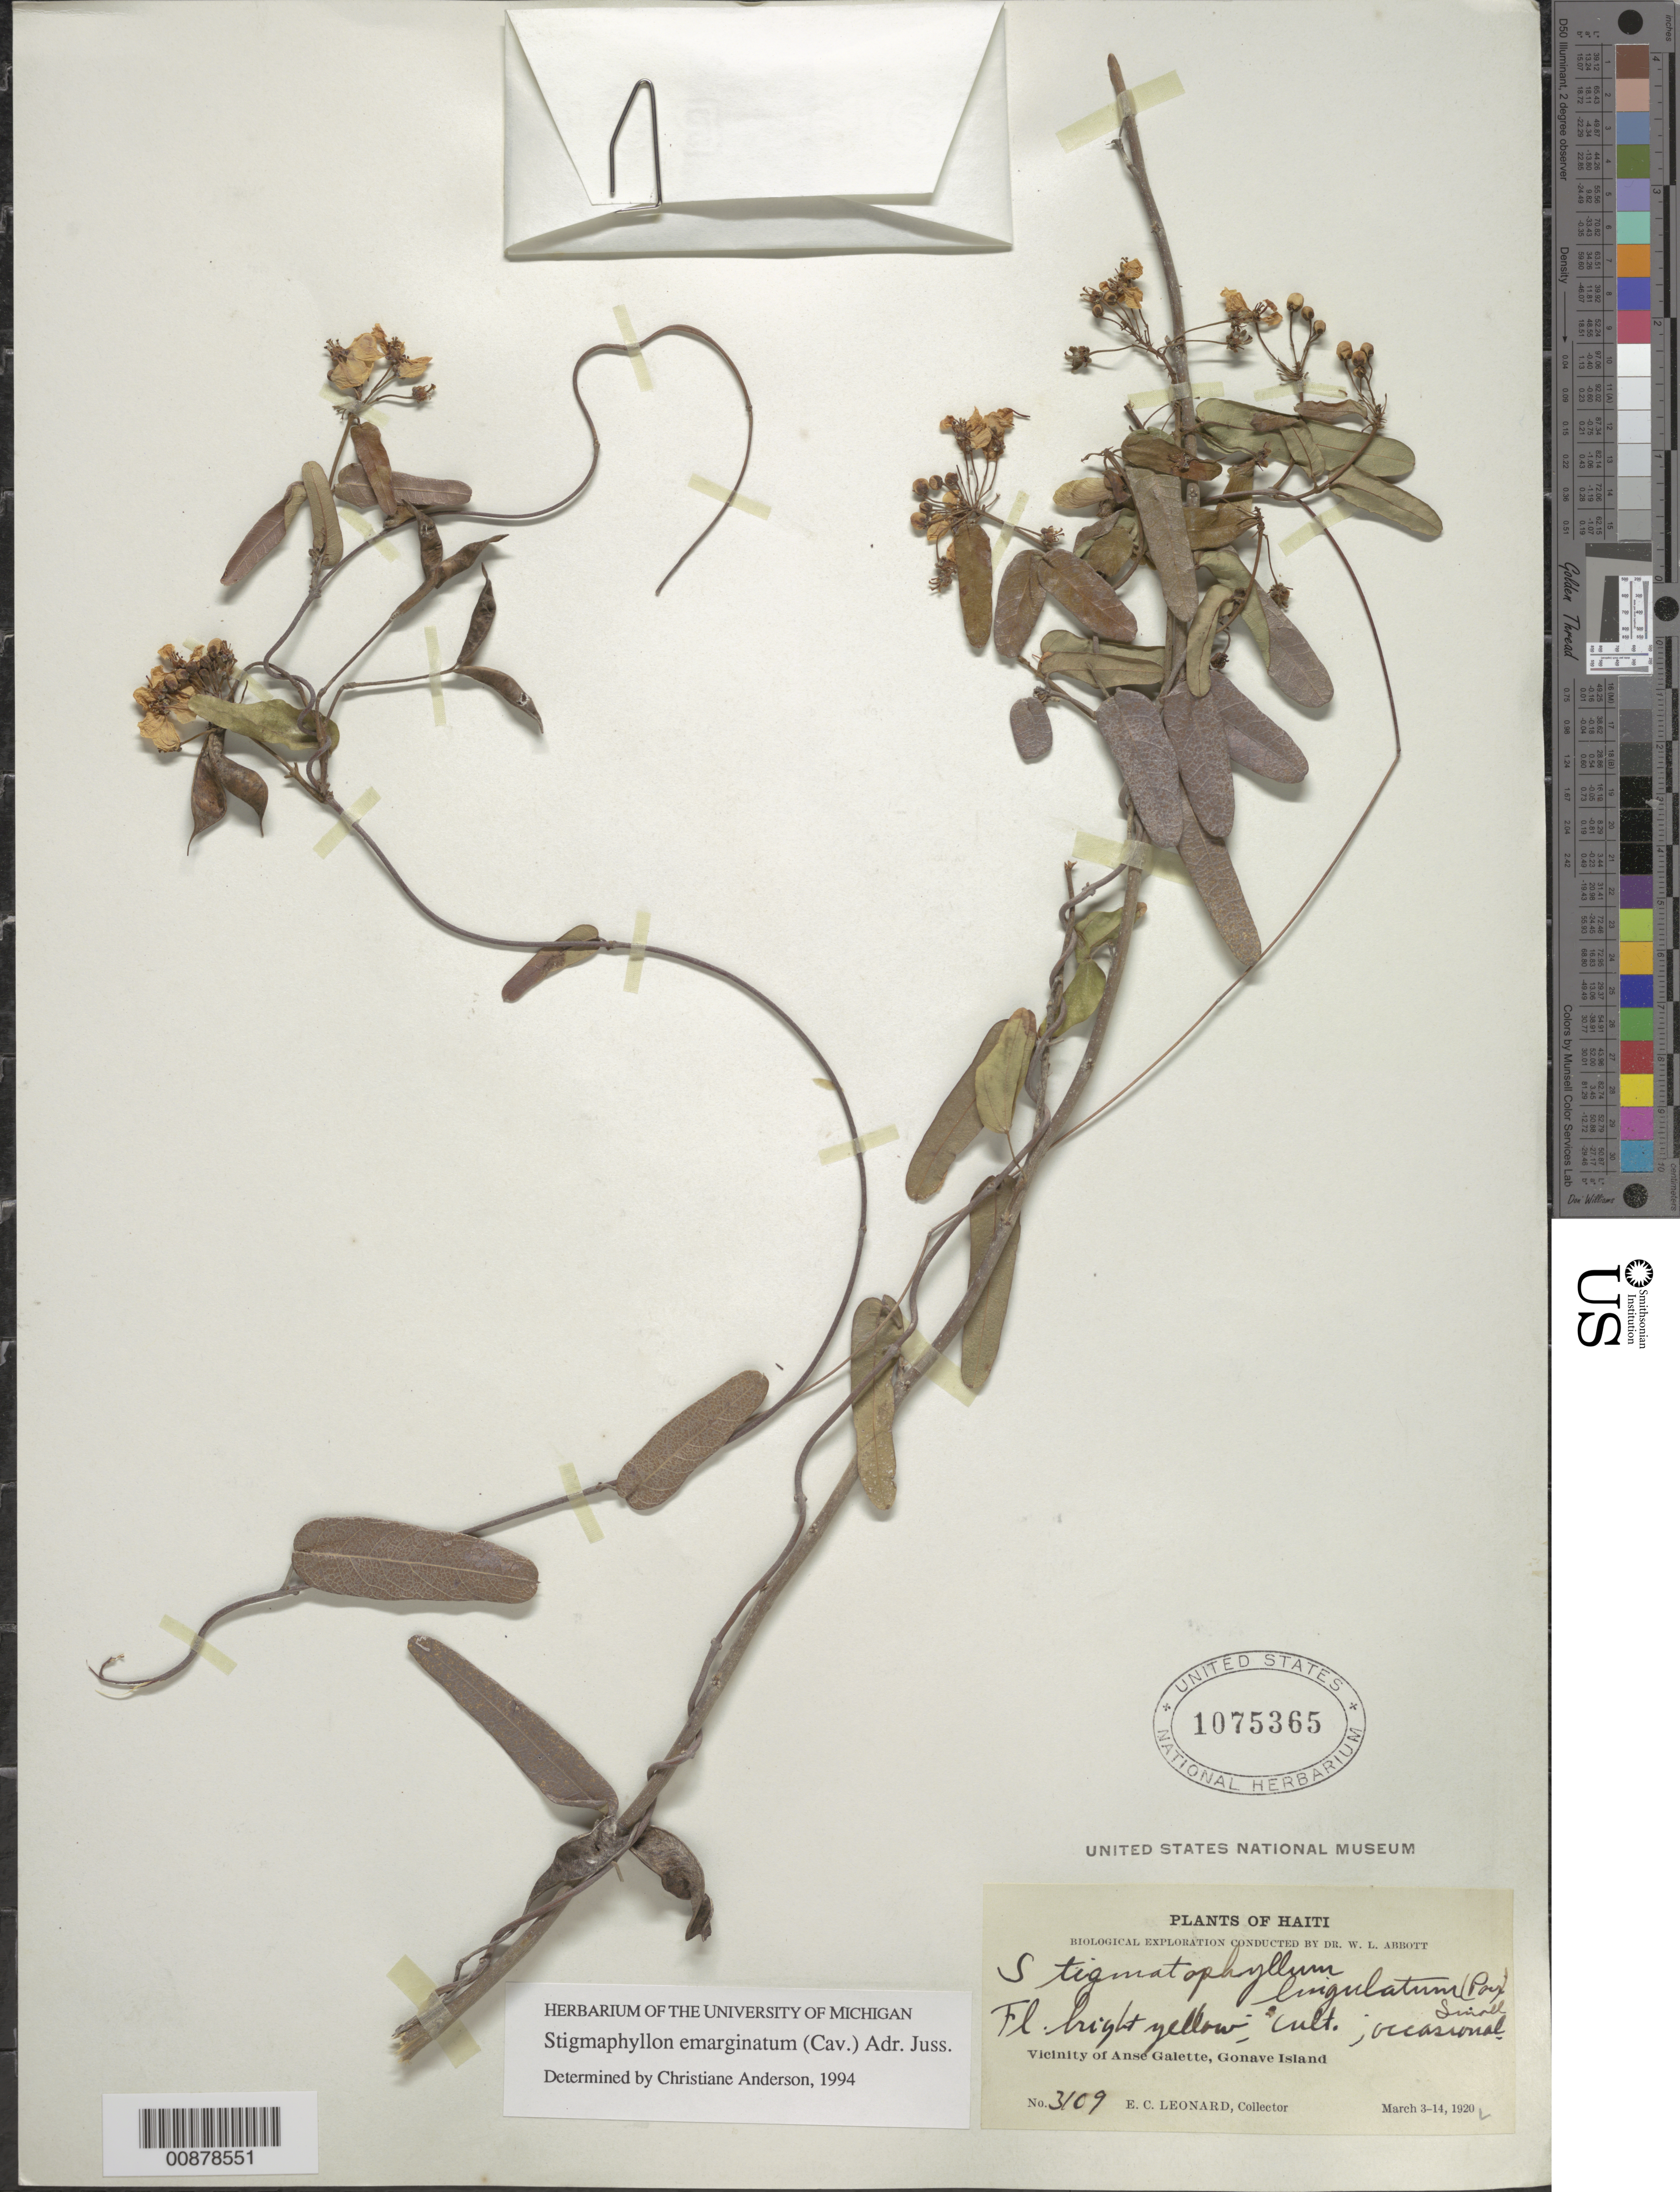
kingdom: Plantae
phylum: Tracheophyta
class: Magnoliopsida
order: Malpighiales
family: Malpighiaceae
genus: Stigmaphyllon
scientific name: Stigmaphyllon emarginatum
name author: (Cav.) A. Juss.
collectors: E. C. Leonard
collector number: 3109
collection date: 1920-03-03/1920-03-14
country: Haiti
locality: Vicinity of Anse Galette, Gonave Island.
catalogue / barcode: US 1075365